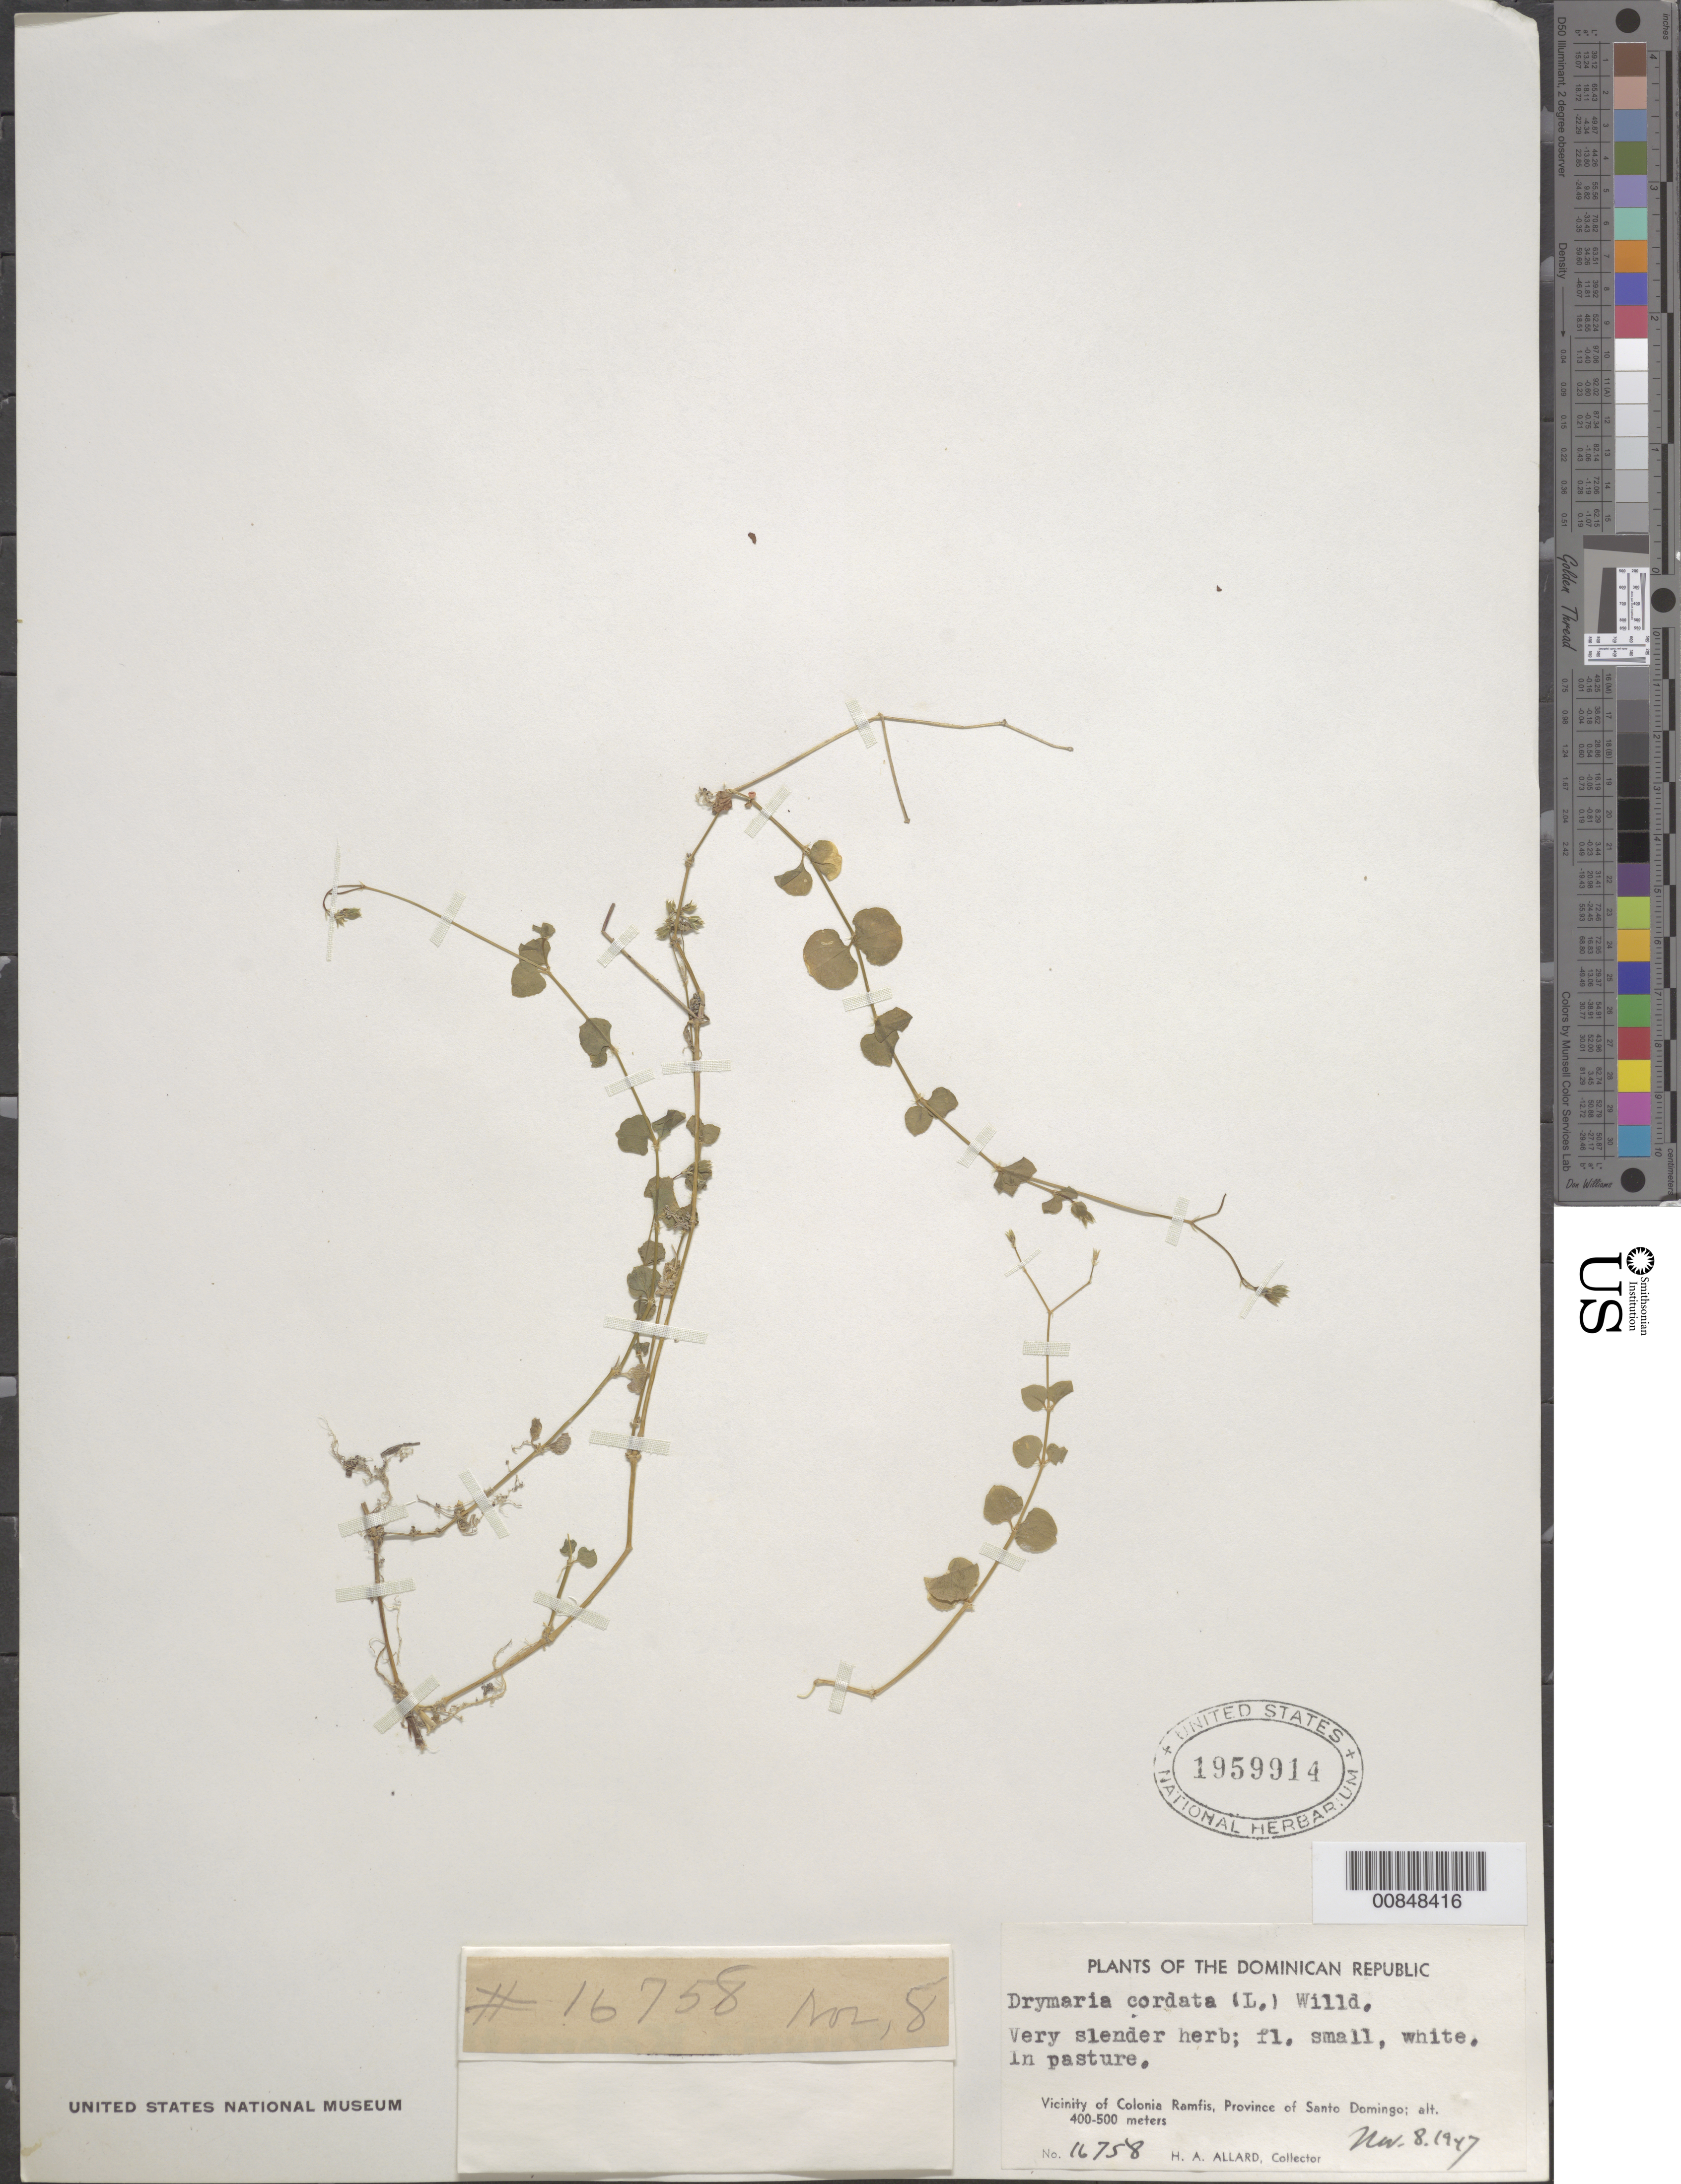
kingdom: Plantae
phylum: Tracheophyta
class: Magnoliopsida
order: Caryophyllales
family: Caryophyllaceae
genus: Drymaria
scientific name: Drymaria cordata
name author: (L.) Willd. ex Schult.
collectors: H. A. Allard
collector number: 16758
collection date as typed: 08 Nov 1947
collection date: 1947-11-08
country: Dominican Republic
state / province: Distrito Nacional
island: Hispaniola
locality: Vicinity of Colonia Ramfis, Province of Santo Domingo (obsolete).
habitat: In pasture.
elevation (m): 400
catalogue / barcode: US 1959914